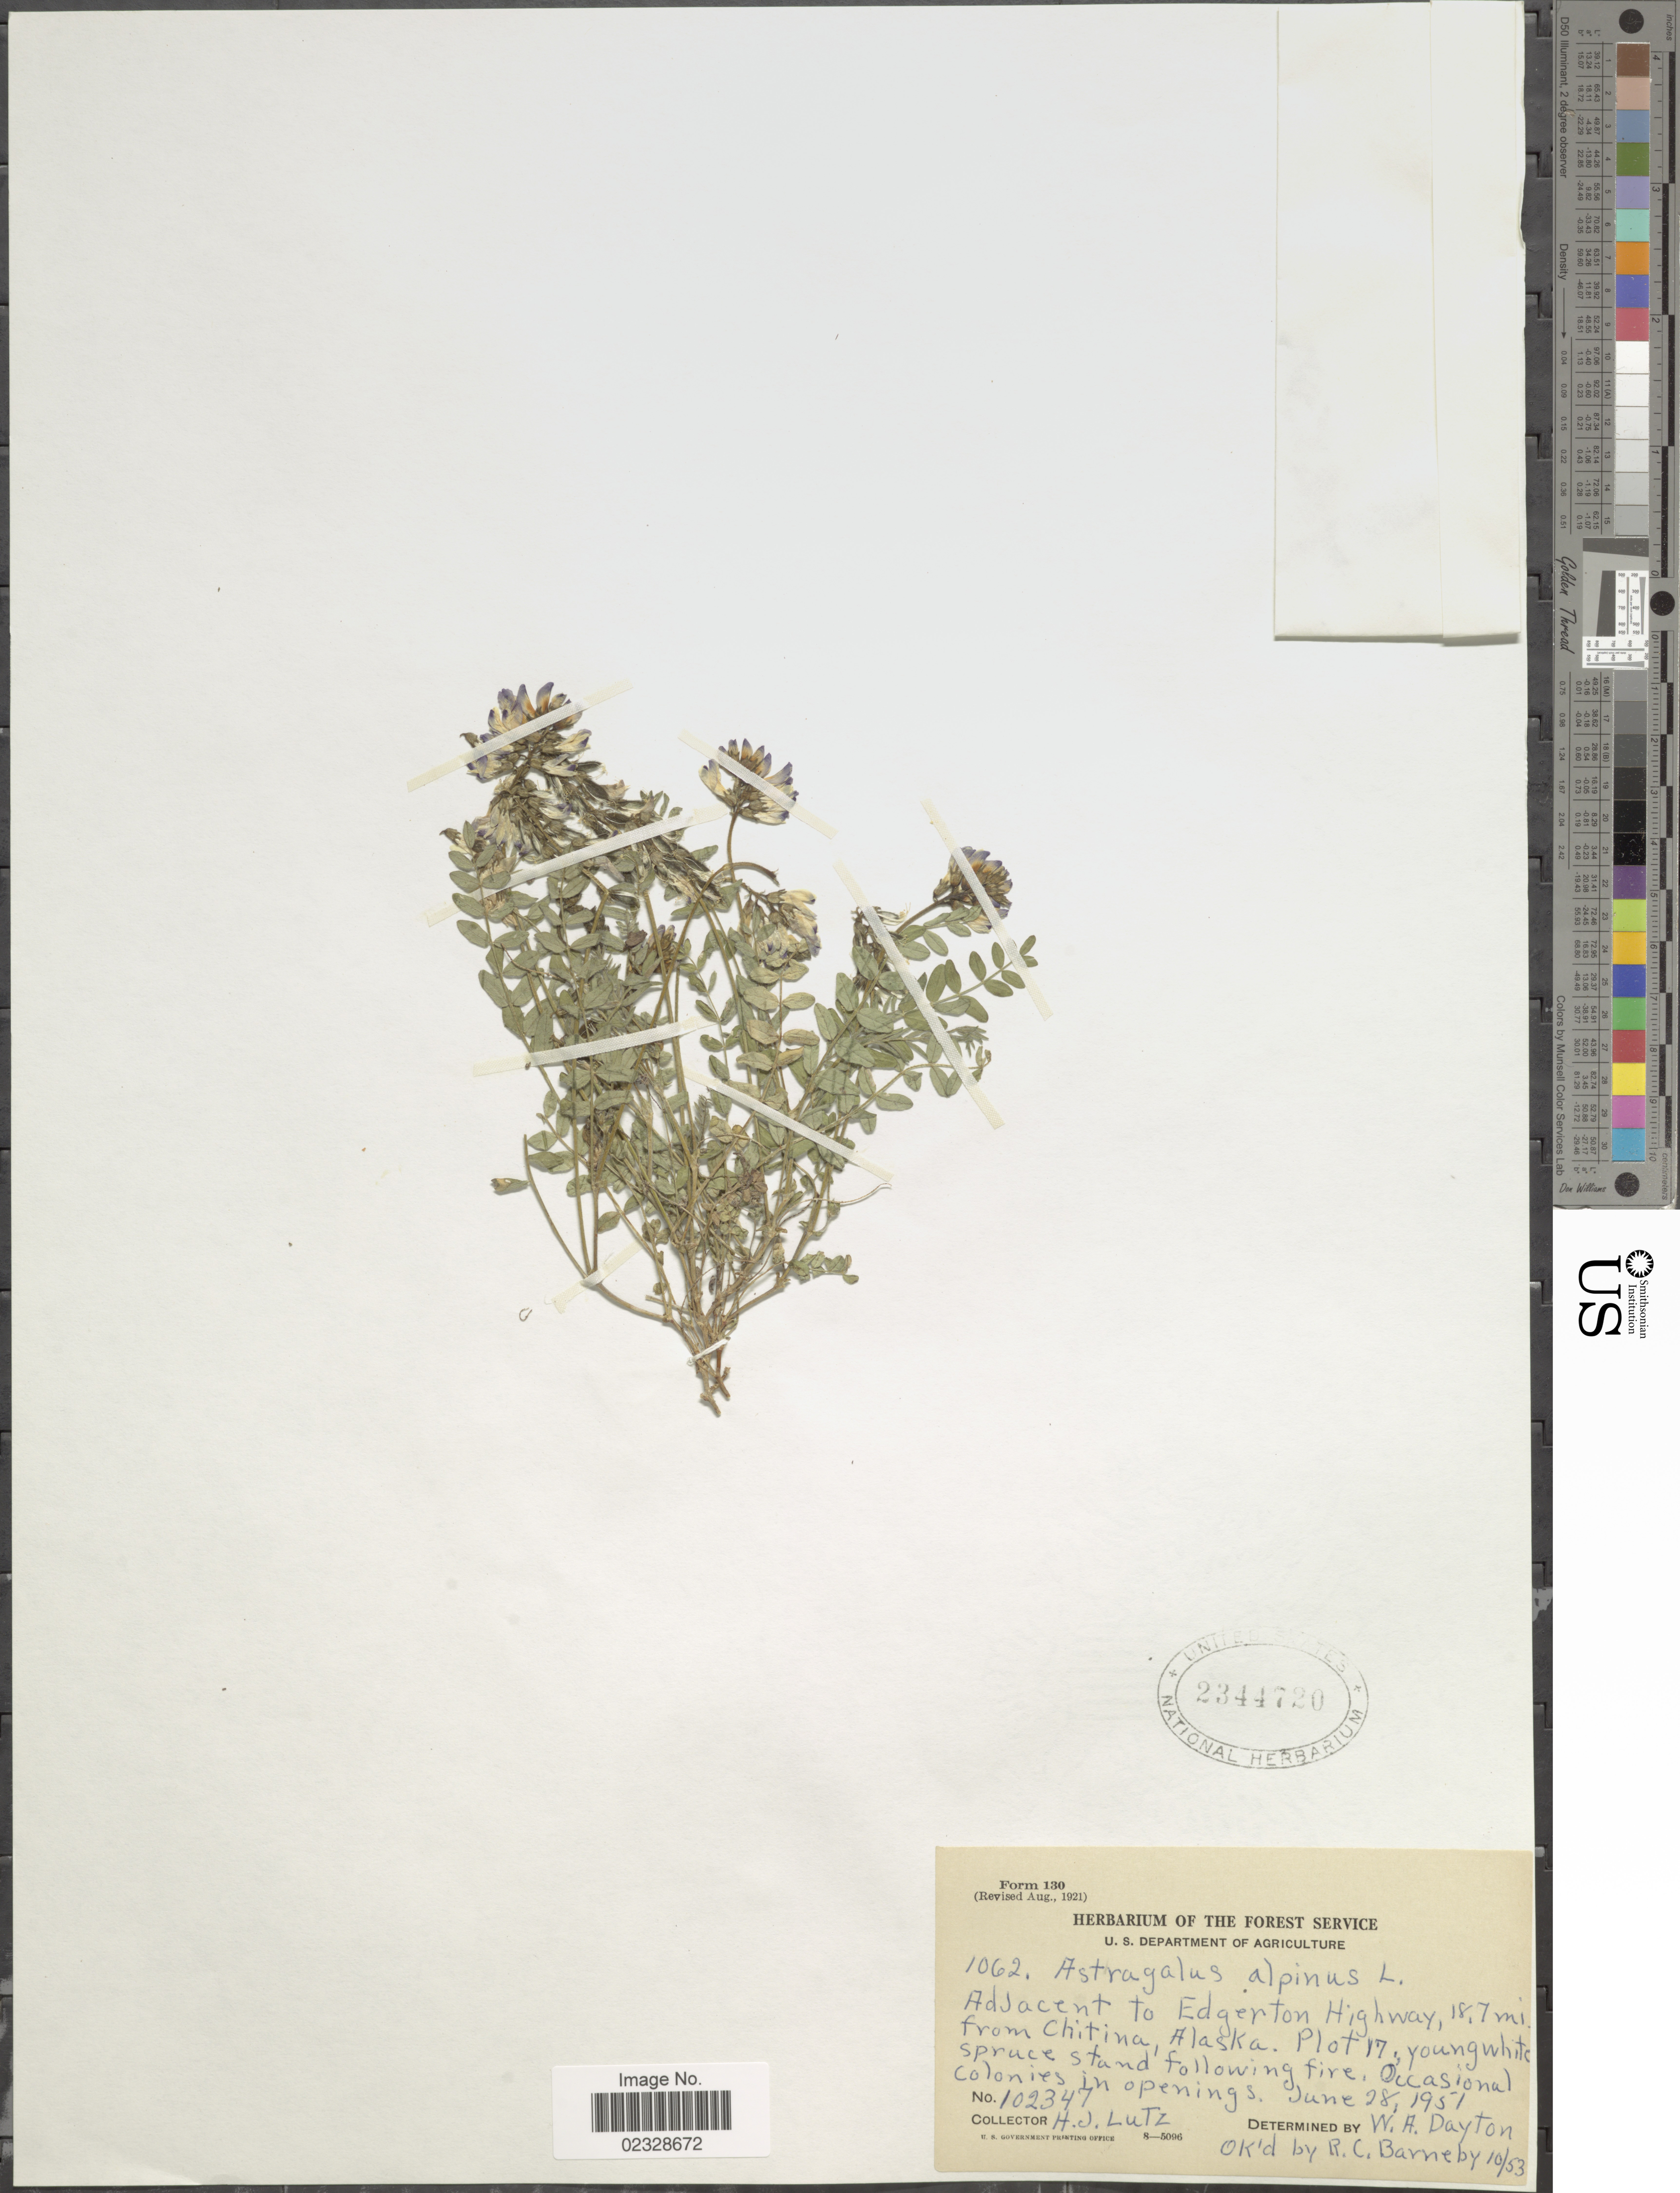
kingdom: Plantae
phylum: Tracheophyta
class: Magnoliopsida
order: Fabales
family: Fabaceae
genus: Astragalus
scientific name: Astragalus alpinus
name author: L.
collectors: H. J. Lutz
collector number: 102347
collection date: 1951-06-28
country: United States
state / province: Alaska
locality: Adjacent to Edgerton Highway, 18.7 mi from Chitina, Plot 17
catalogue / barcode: US 2344720